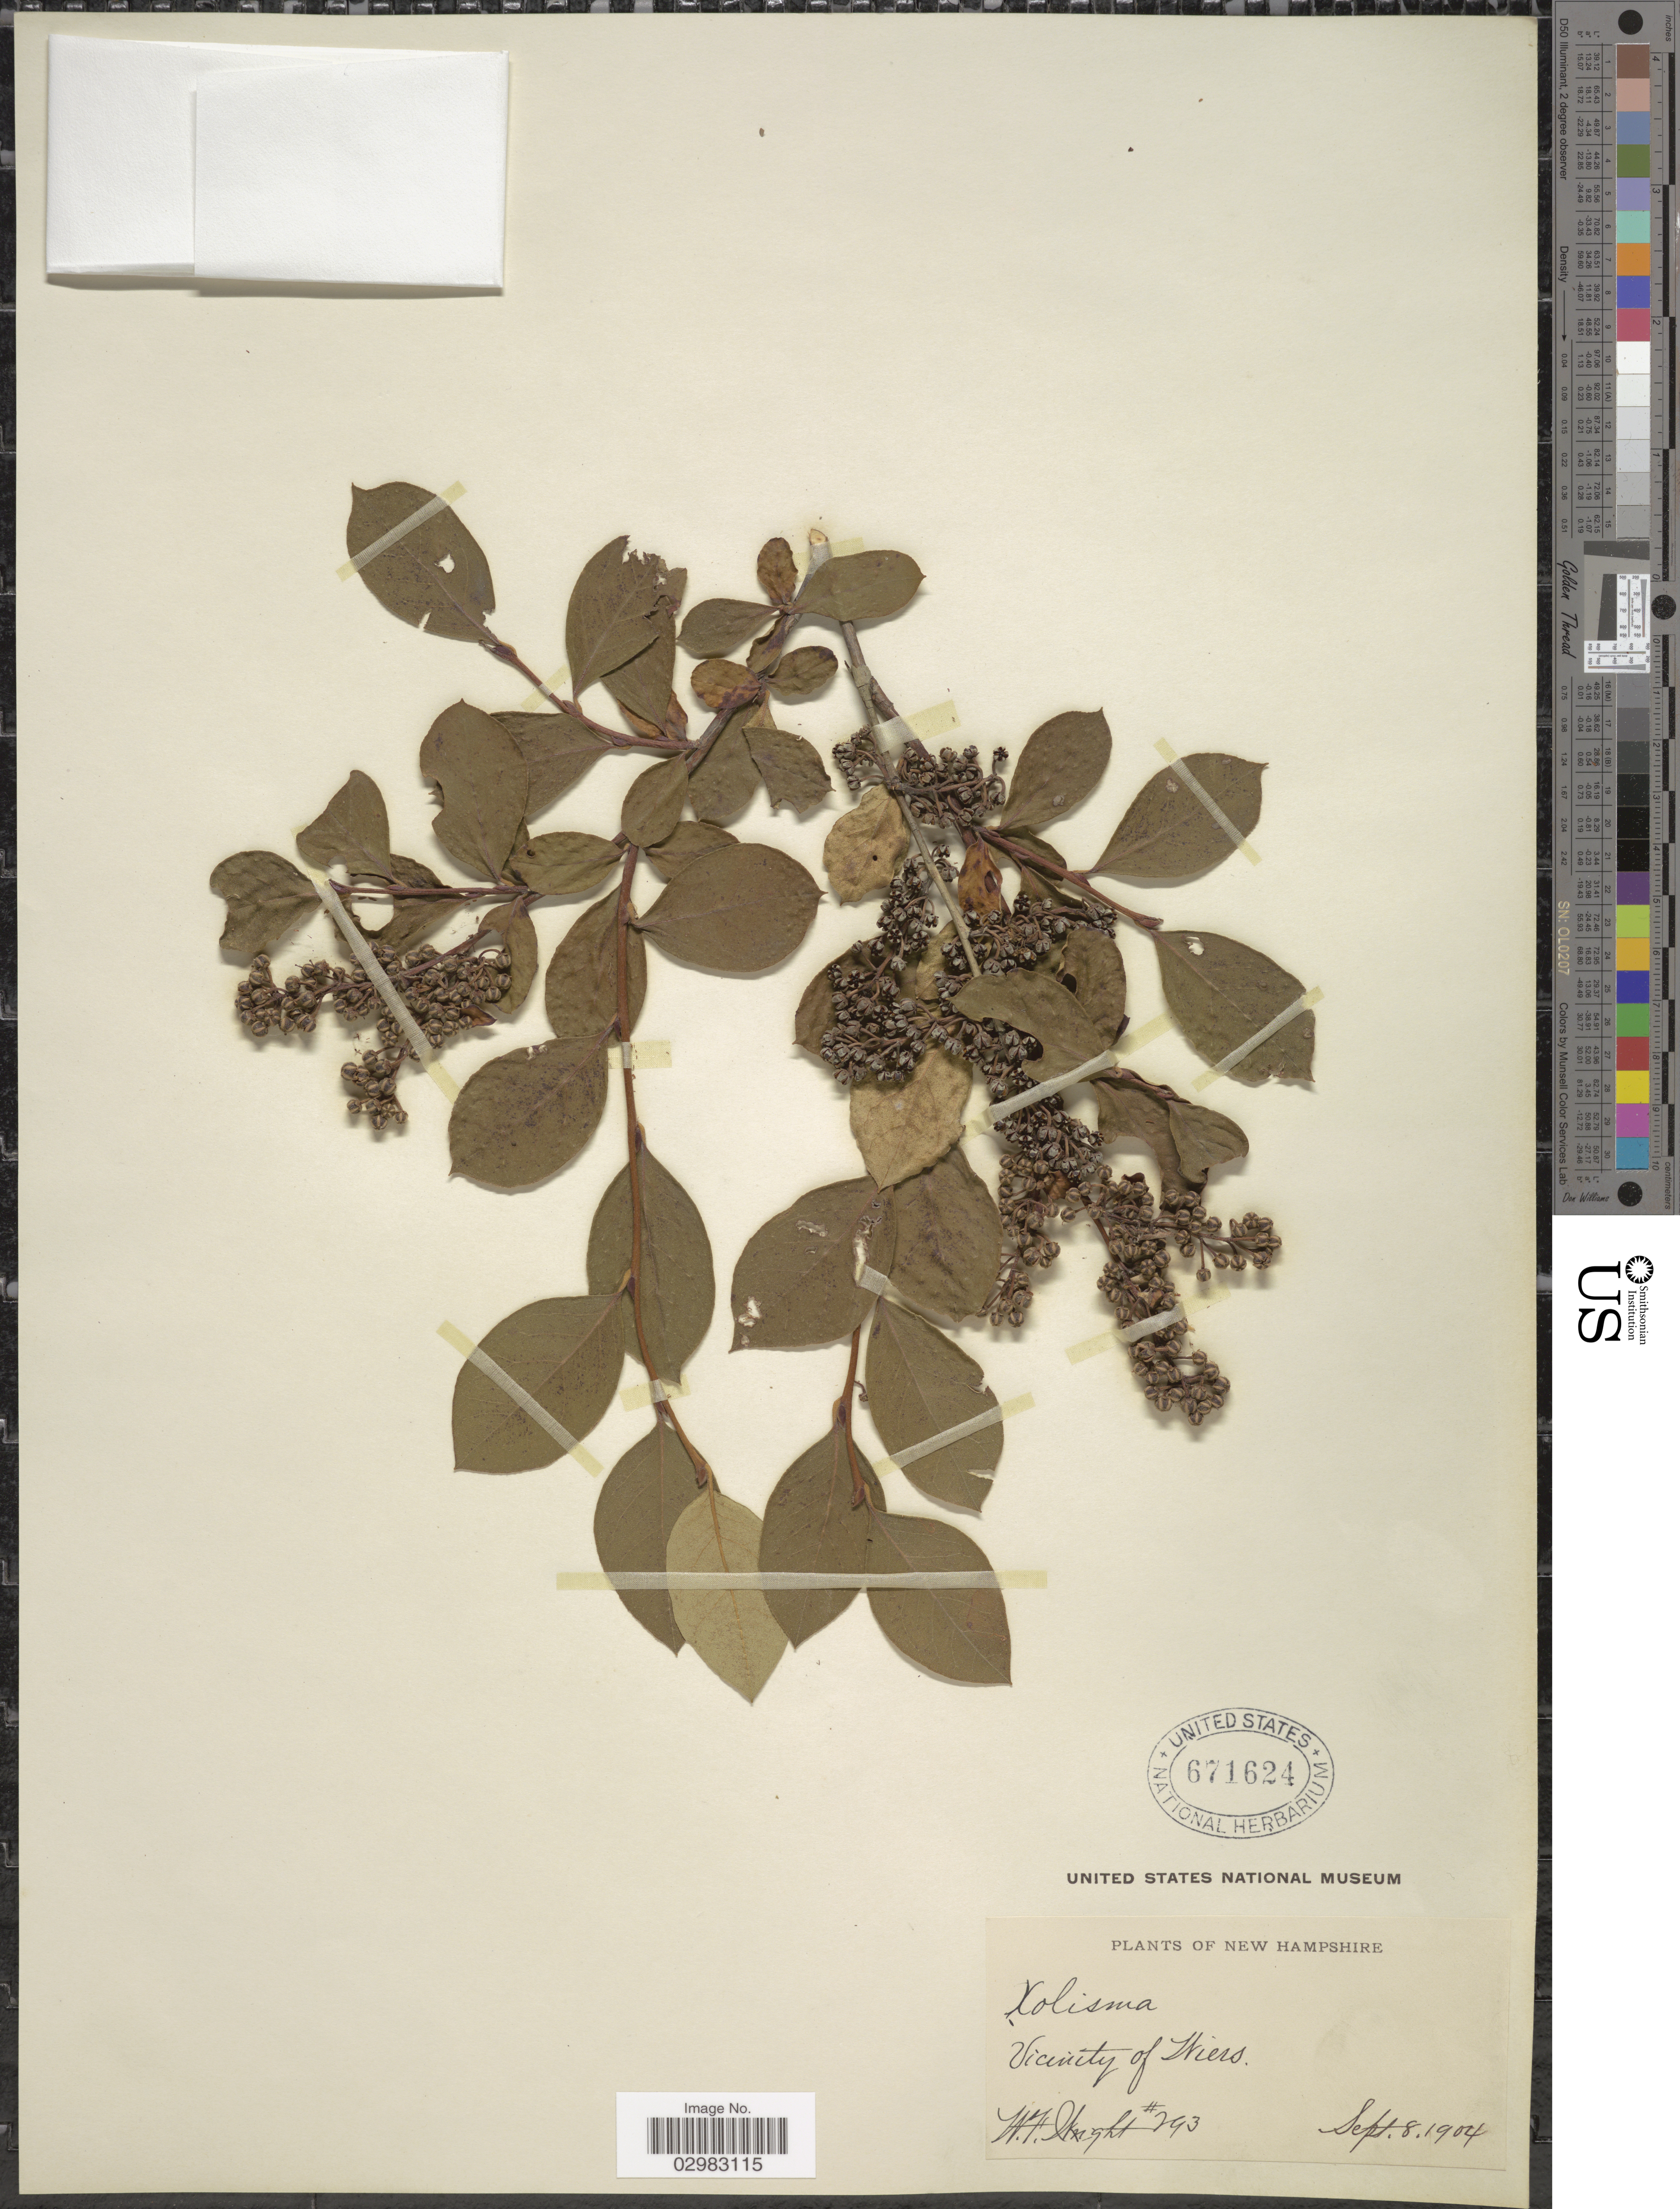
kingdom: Plantae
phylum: Tracheophyta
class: Magnoliopsida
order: Ericales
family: Ericaceae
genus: Lyonia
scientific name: Lyonia ligustrina var. ligustrina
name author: (L.) DC.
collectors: W. F. Wright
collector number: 293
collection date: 1904-09-08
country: United States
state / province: New Hampshire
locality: Vicinity of Weirs.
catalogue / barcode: US 671624